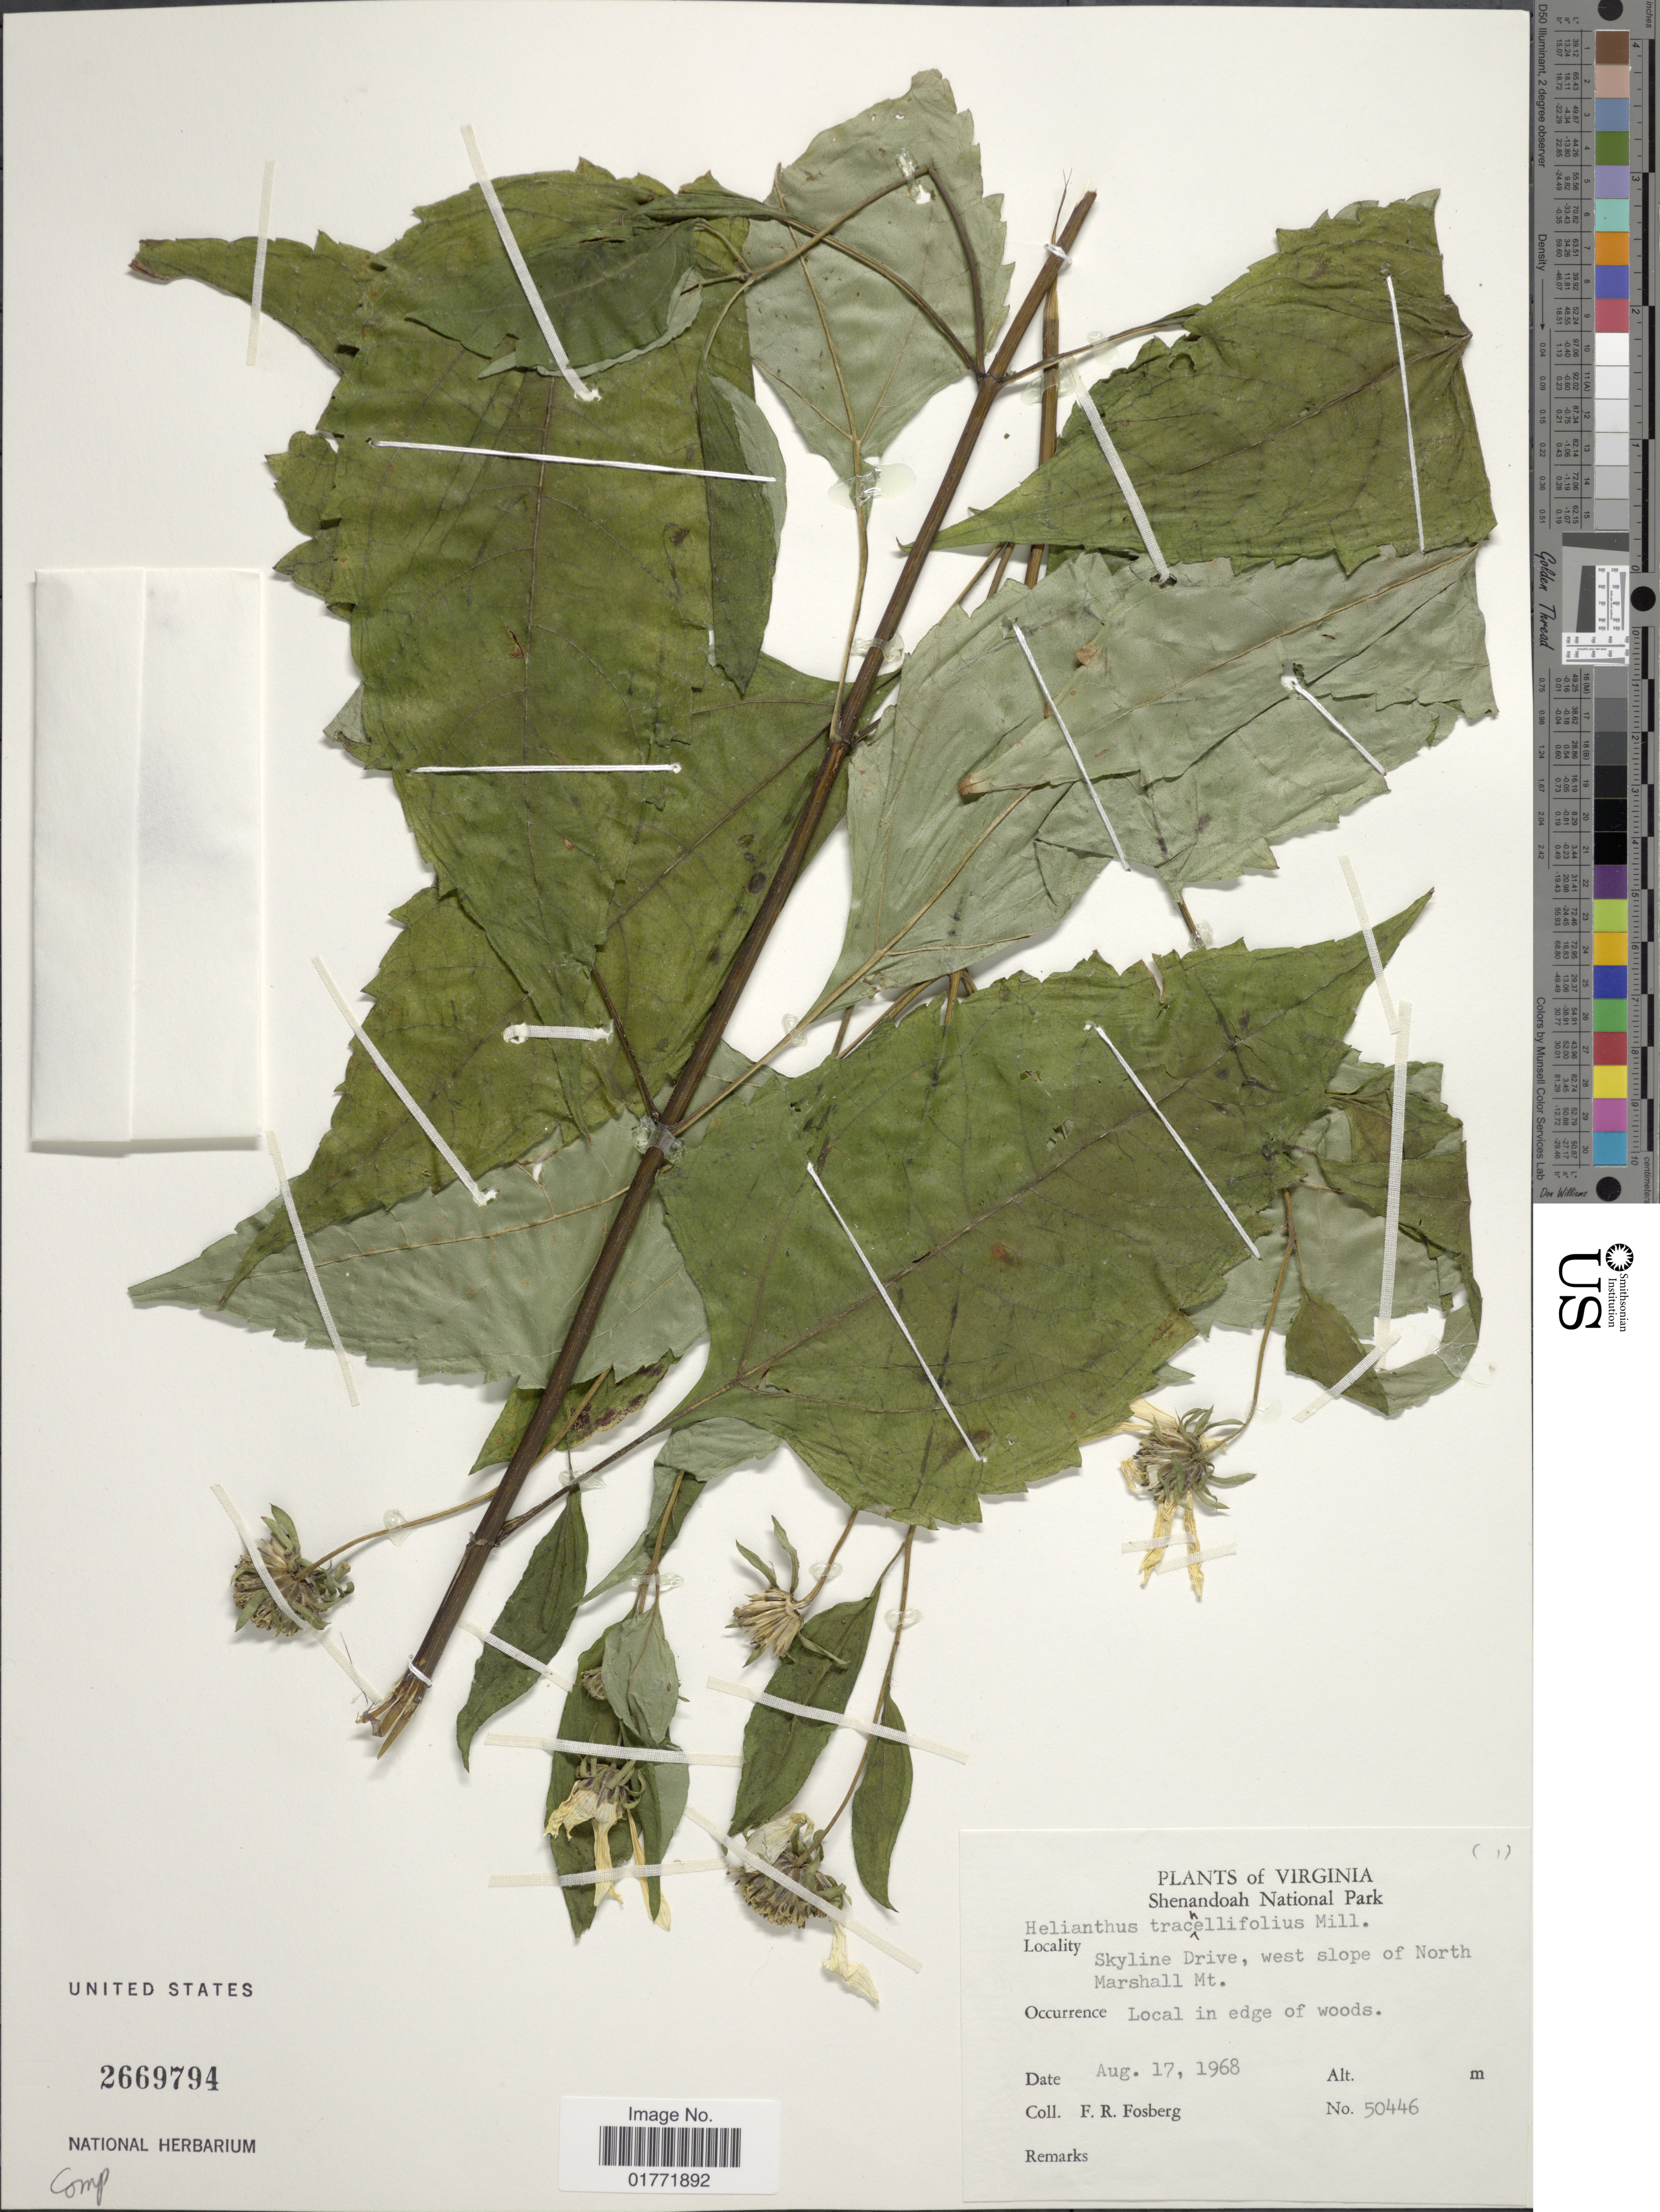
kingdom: Plantae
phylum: Tracheophyta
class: Magnoliopsida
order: Asterales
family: Asteraceae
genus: Helianthus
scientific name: Helianthus tracheliifolius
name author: Mill.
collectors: F. R. Fosberg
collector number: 50446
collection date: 1968-08-17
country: United States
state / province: Virginia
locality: Viginia, Shenandoah National Park, Skyline Drive, west slope of North Marshall Mt.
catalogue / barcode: US 2669794